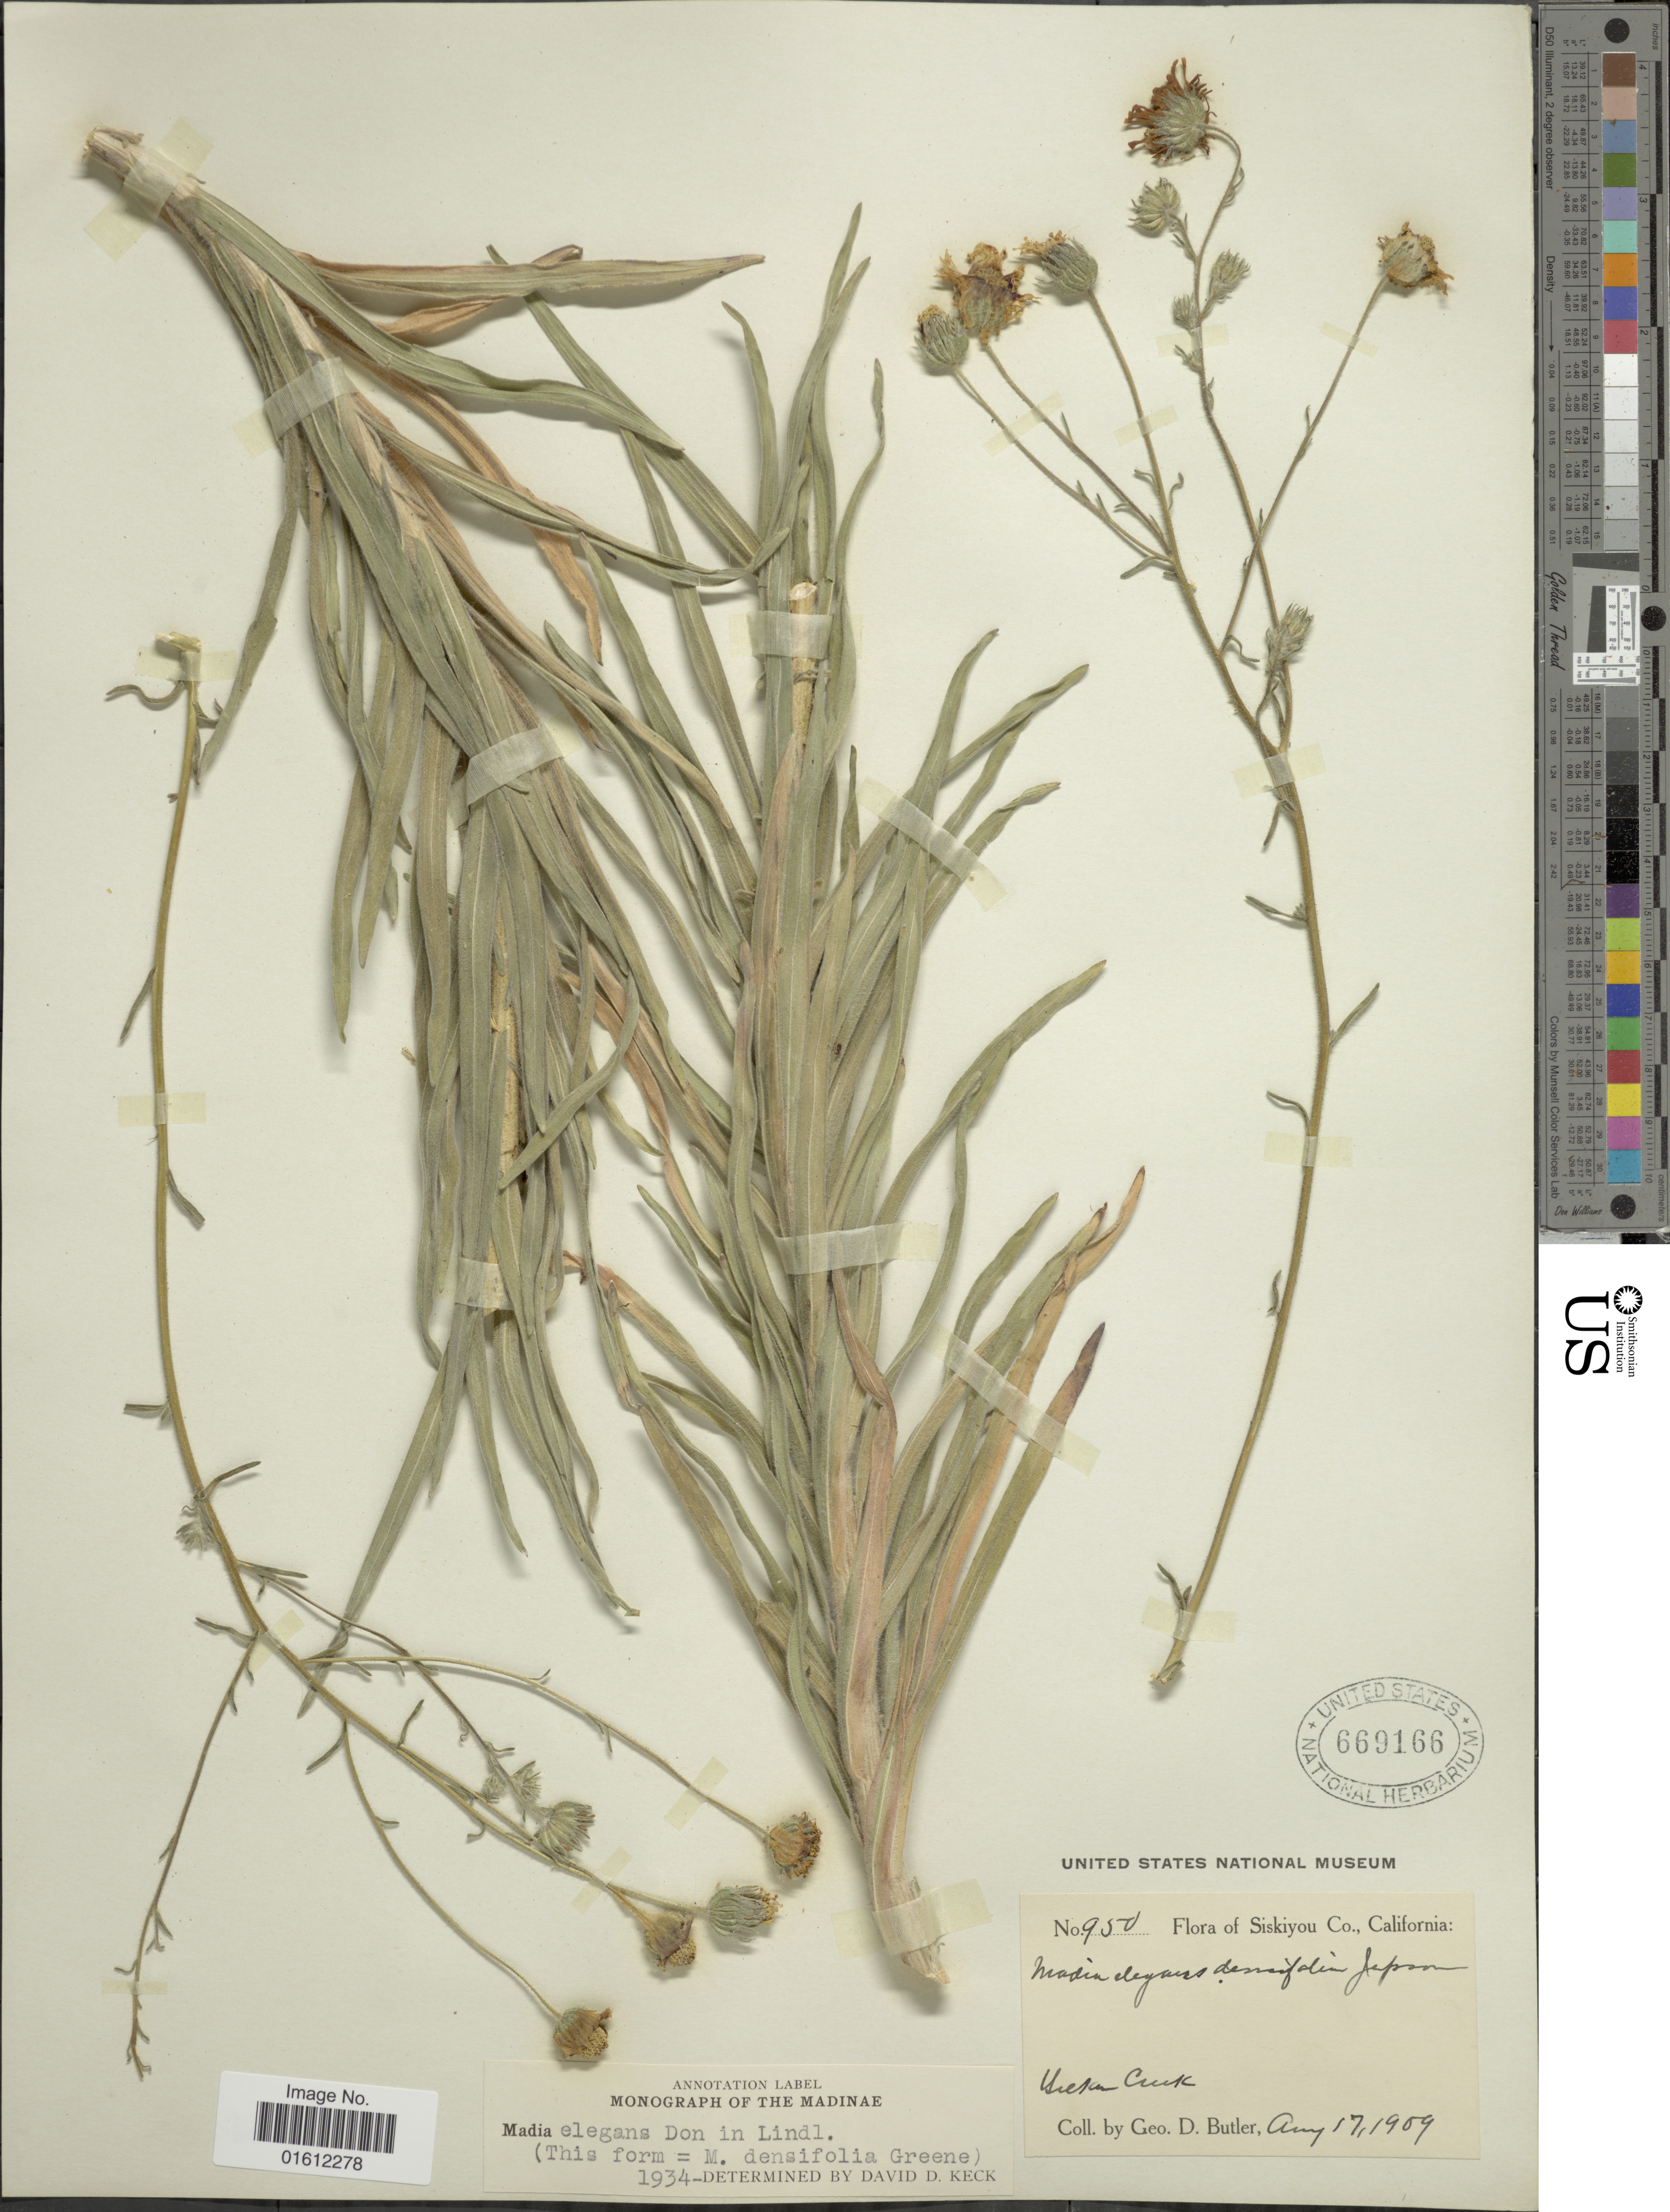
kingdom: Plantae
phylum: Tracheophyta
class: Magnoliopsida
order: Asterales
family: Asteraceae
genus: Madia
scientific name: Madia elegans subsp. densifolia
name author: (Greene) D.D. Keck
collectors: G. D. Butler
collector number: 950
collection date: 1909-08-17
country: United States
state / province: California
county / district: Siskiyou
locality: Siskiyou Co., Yretan Creek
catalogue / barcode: US 669166